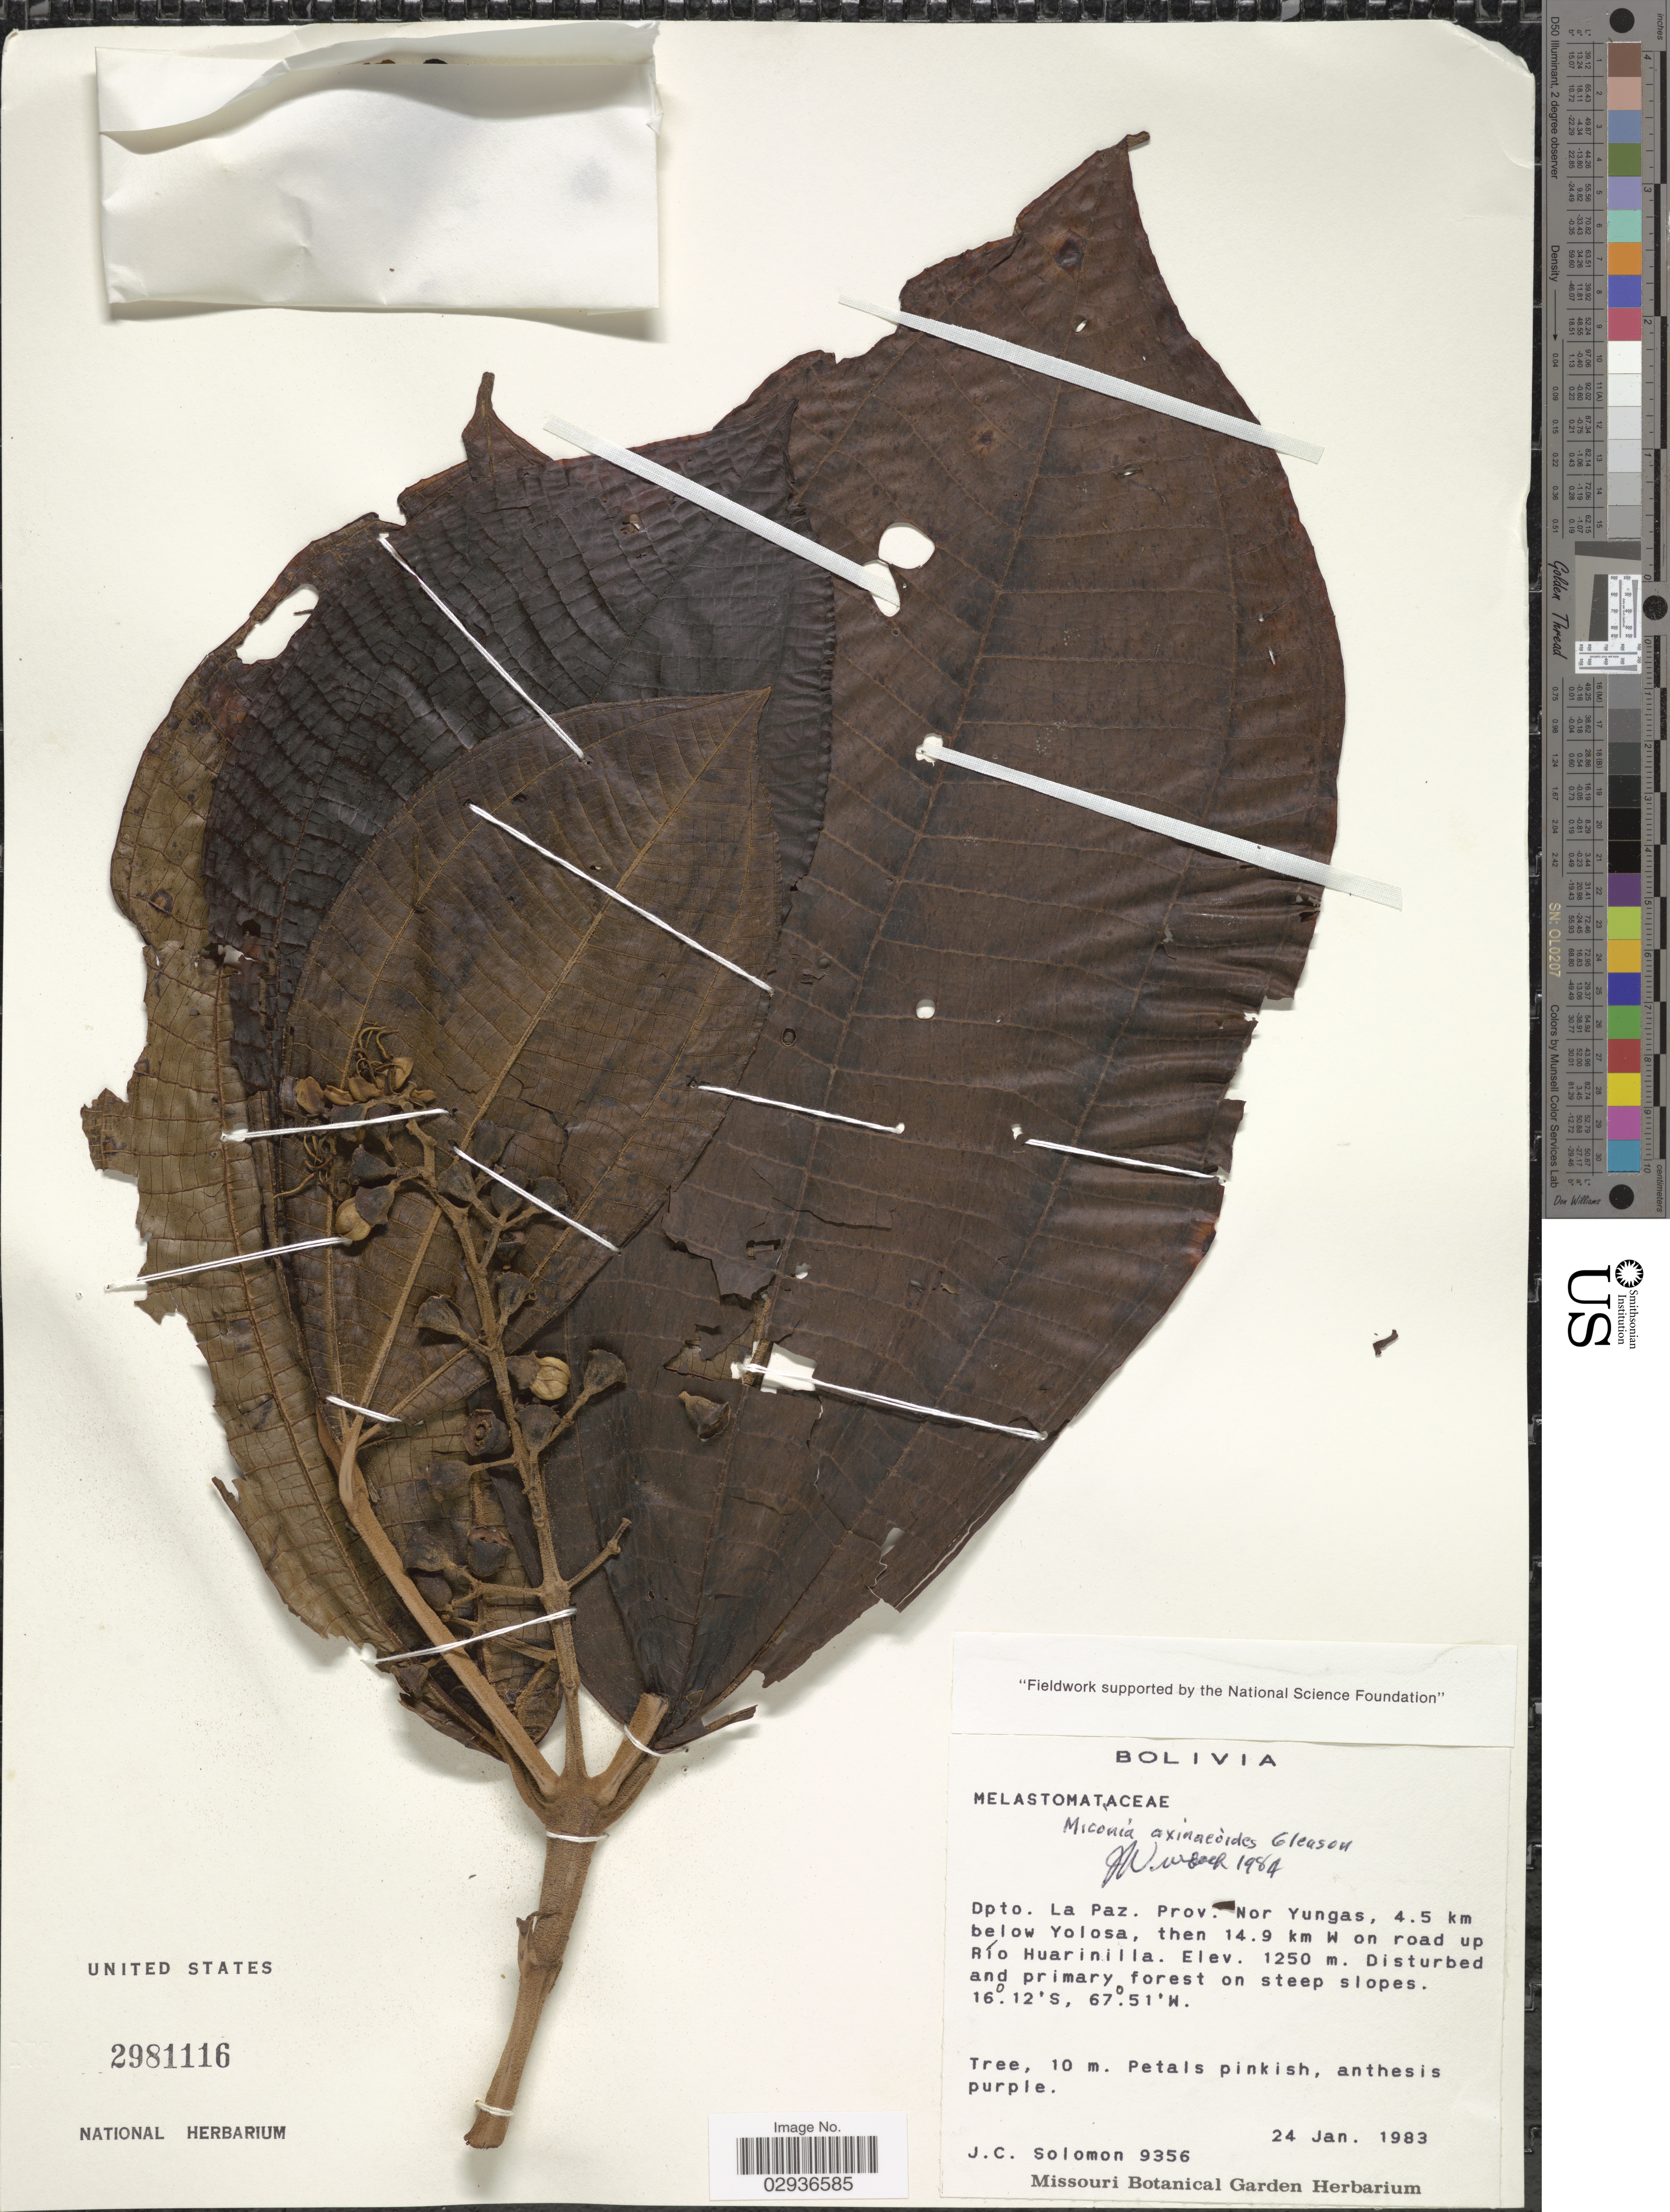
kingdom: Plantae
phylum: Tracheophyta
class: Magnoliopsida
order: Myrtales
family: Melastomataceae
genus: Miconia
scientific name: Miconia axinaeoides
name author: Gleason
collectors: J. C. Solomon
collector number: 9356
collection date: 1983-01-24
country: Bolivia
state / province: La Paz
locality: Dpto. La Paz. Prov. Nor Yungas, 4.5 km below Yolosa, then 14.9 km W on road up Río Huarinilla.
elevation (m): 1250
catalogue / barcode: US 2981116